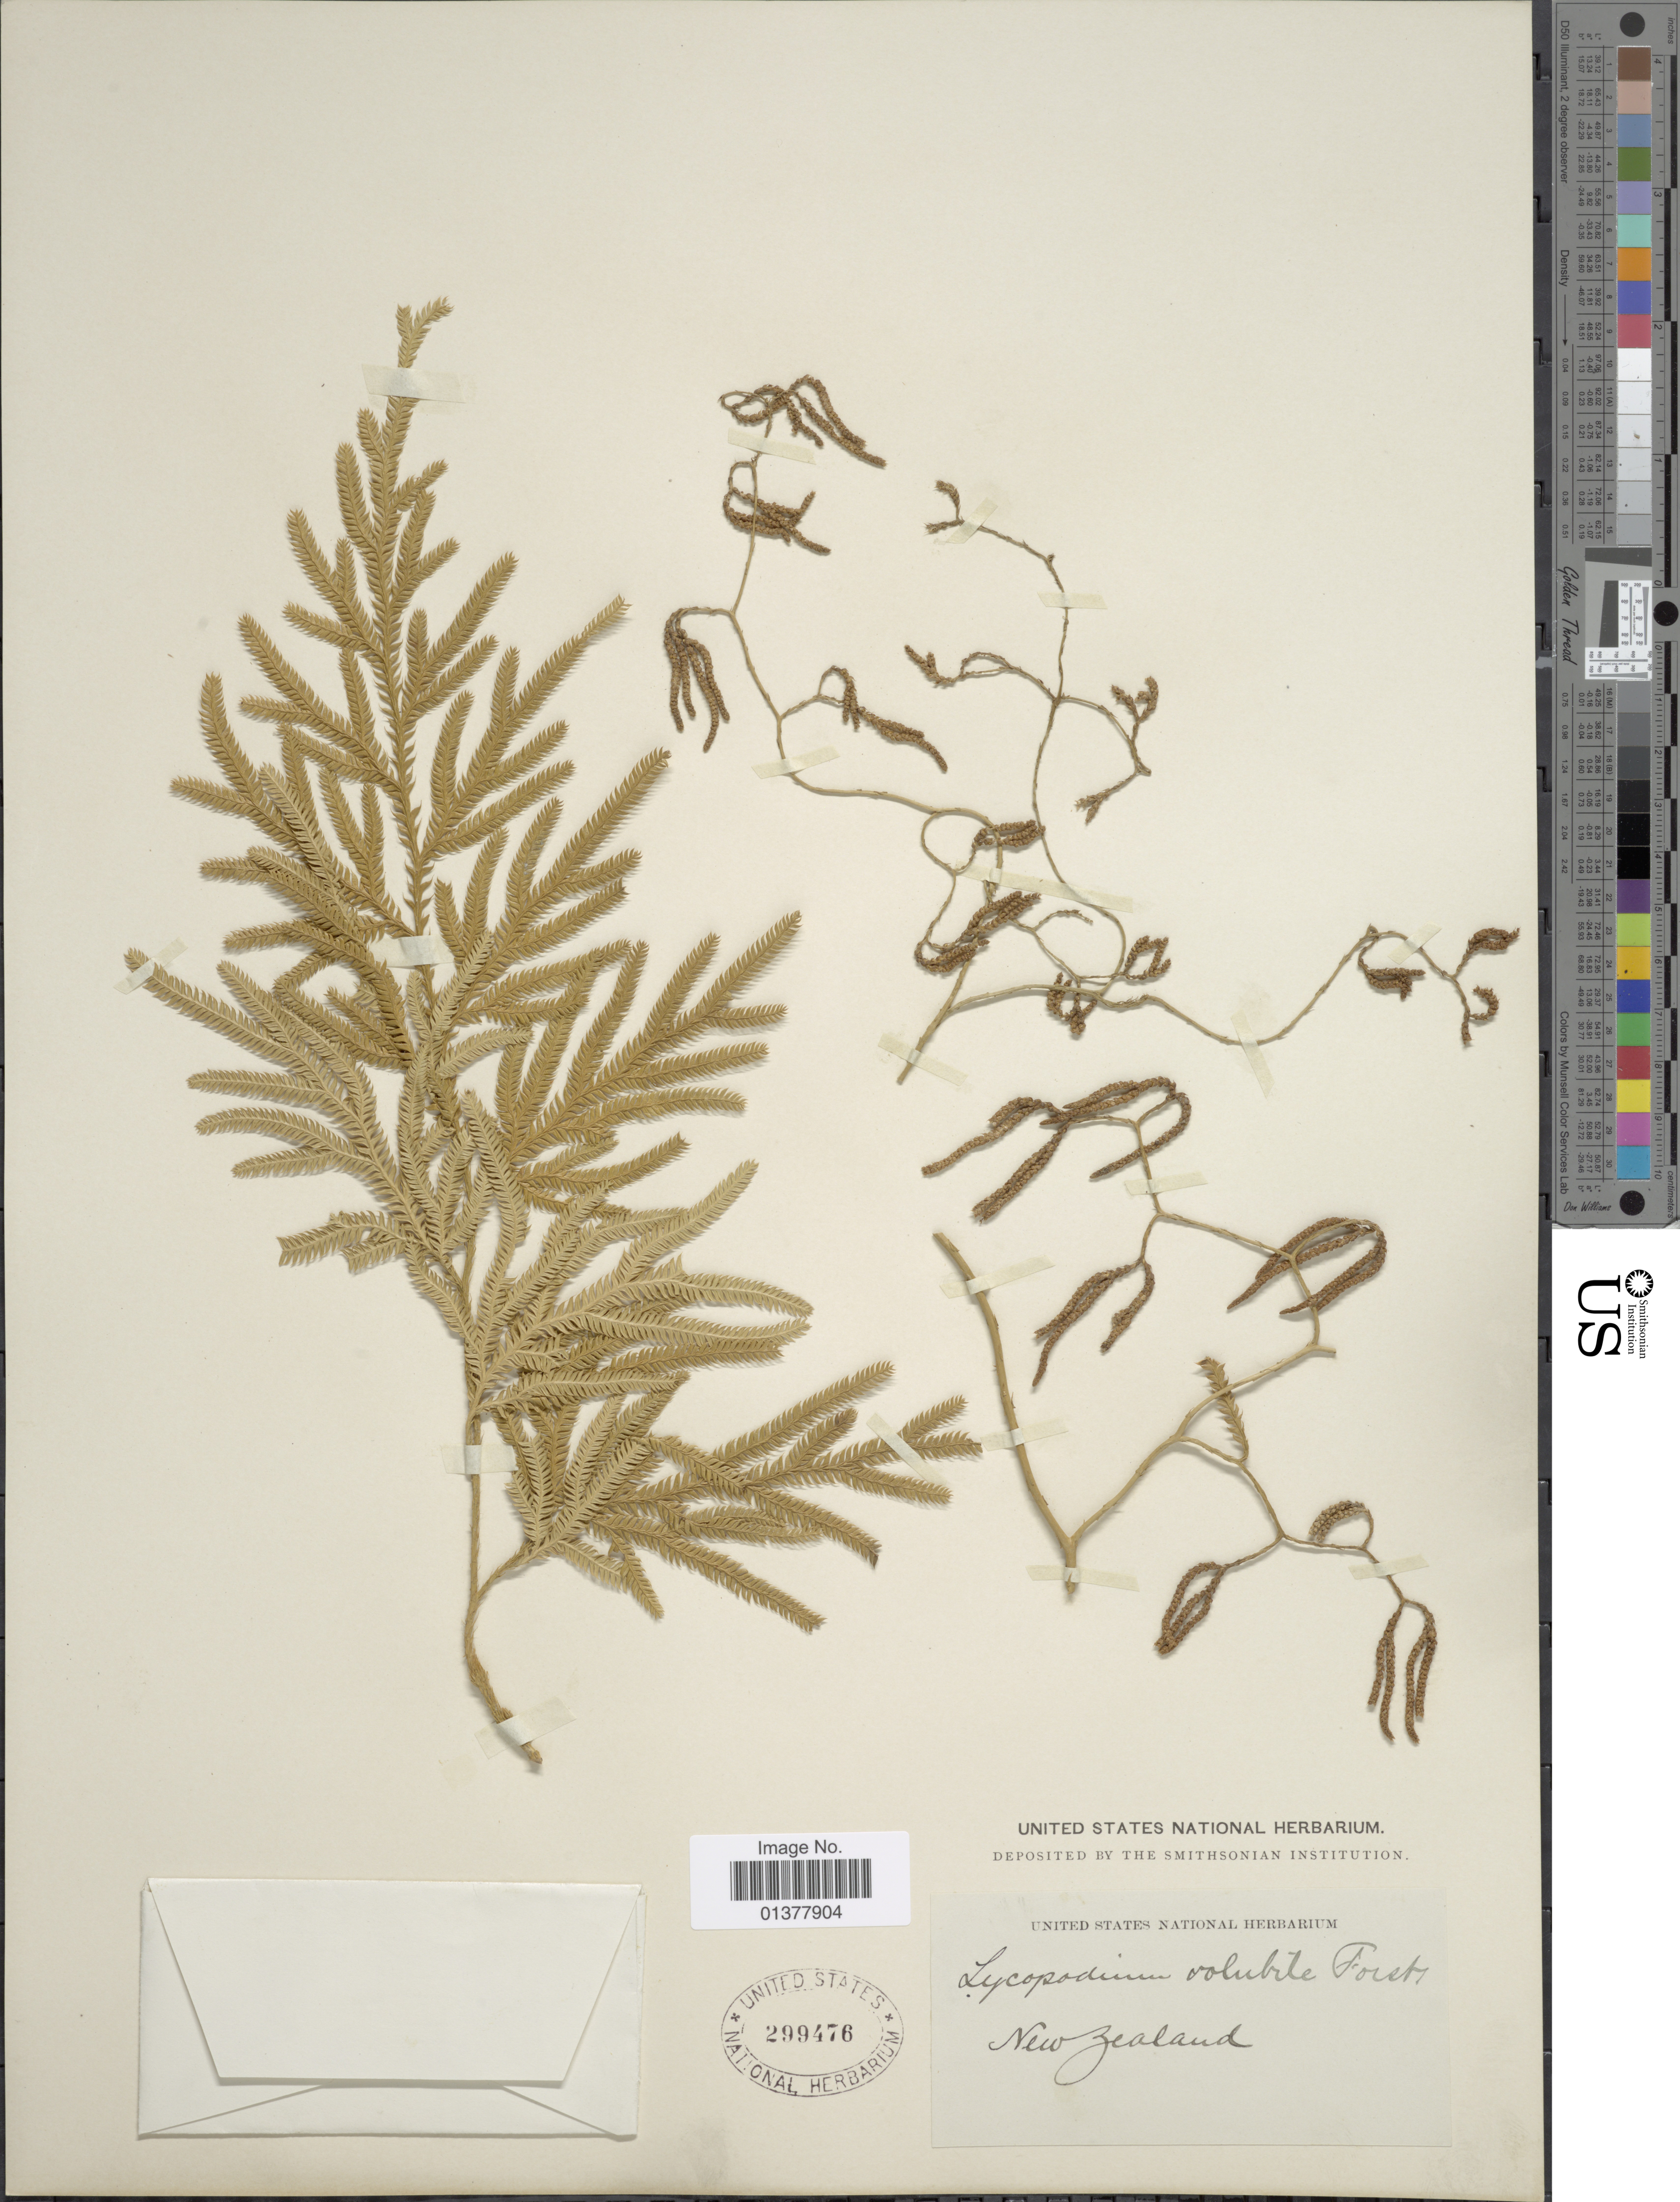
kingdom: Plantae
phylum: Tracheophyta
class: Lycopodiopsida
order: Lycopodiales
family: Lycopodiaceae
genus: Pseudodiphasium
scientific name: Pseudodiphasium volubile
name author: (G. Forst.) Holub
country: New Zealand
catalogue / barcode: US 299476